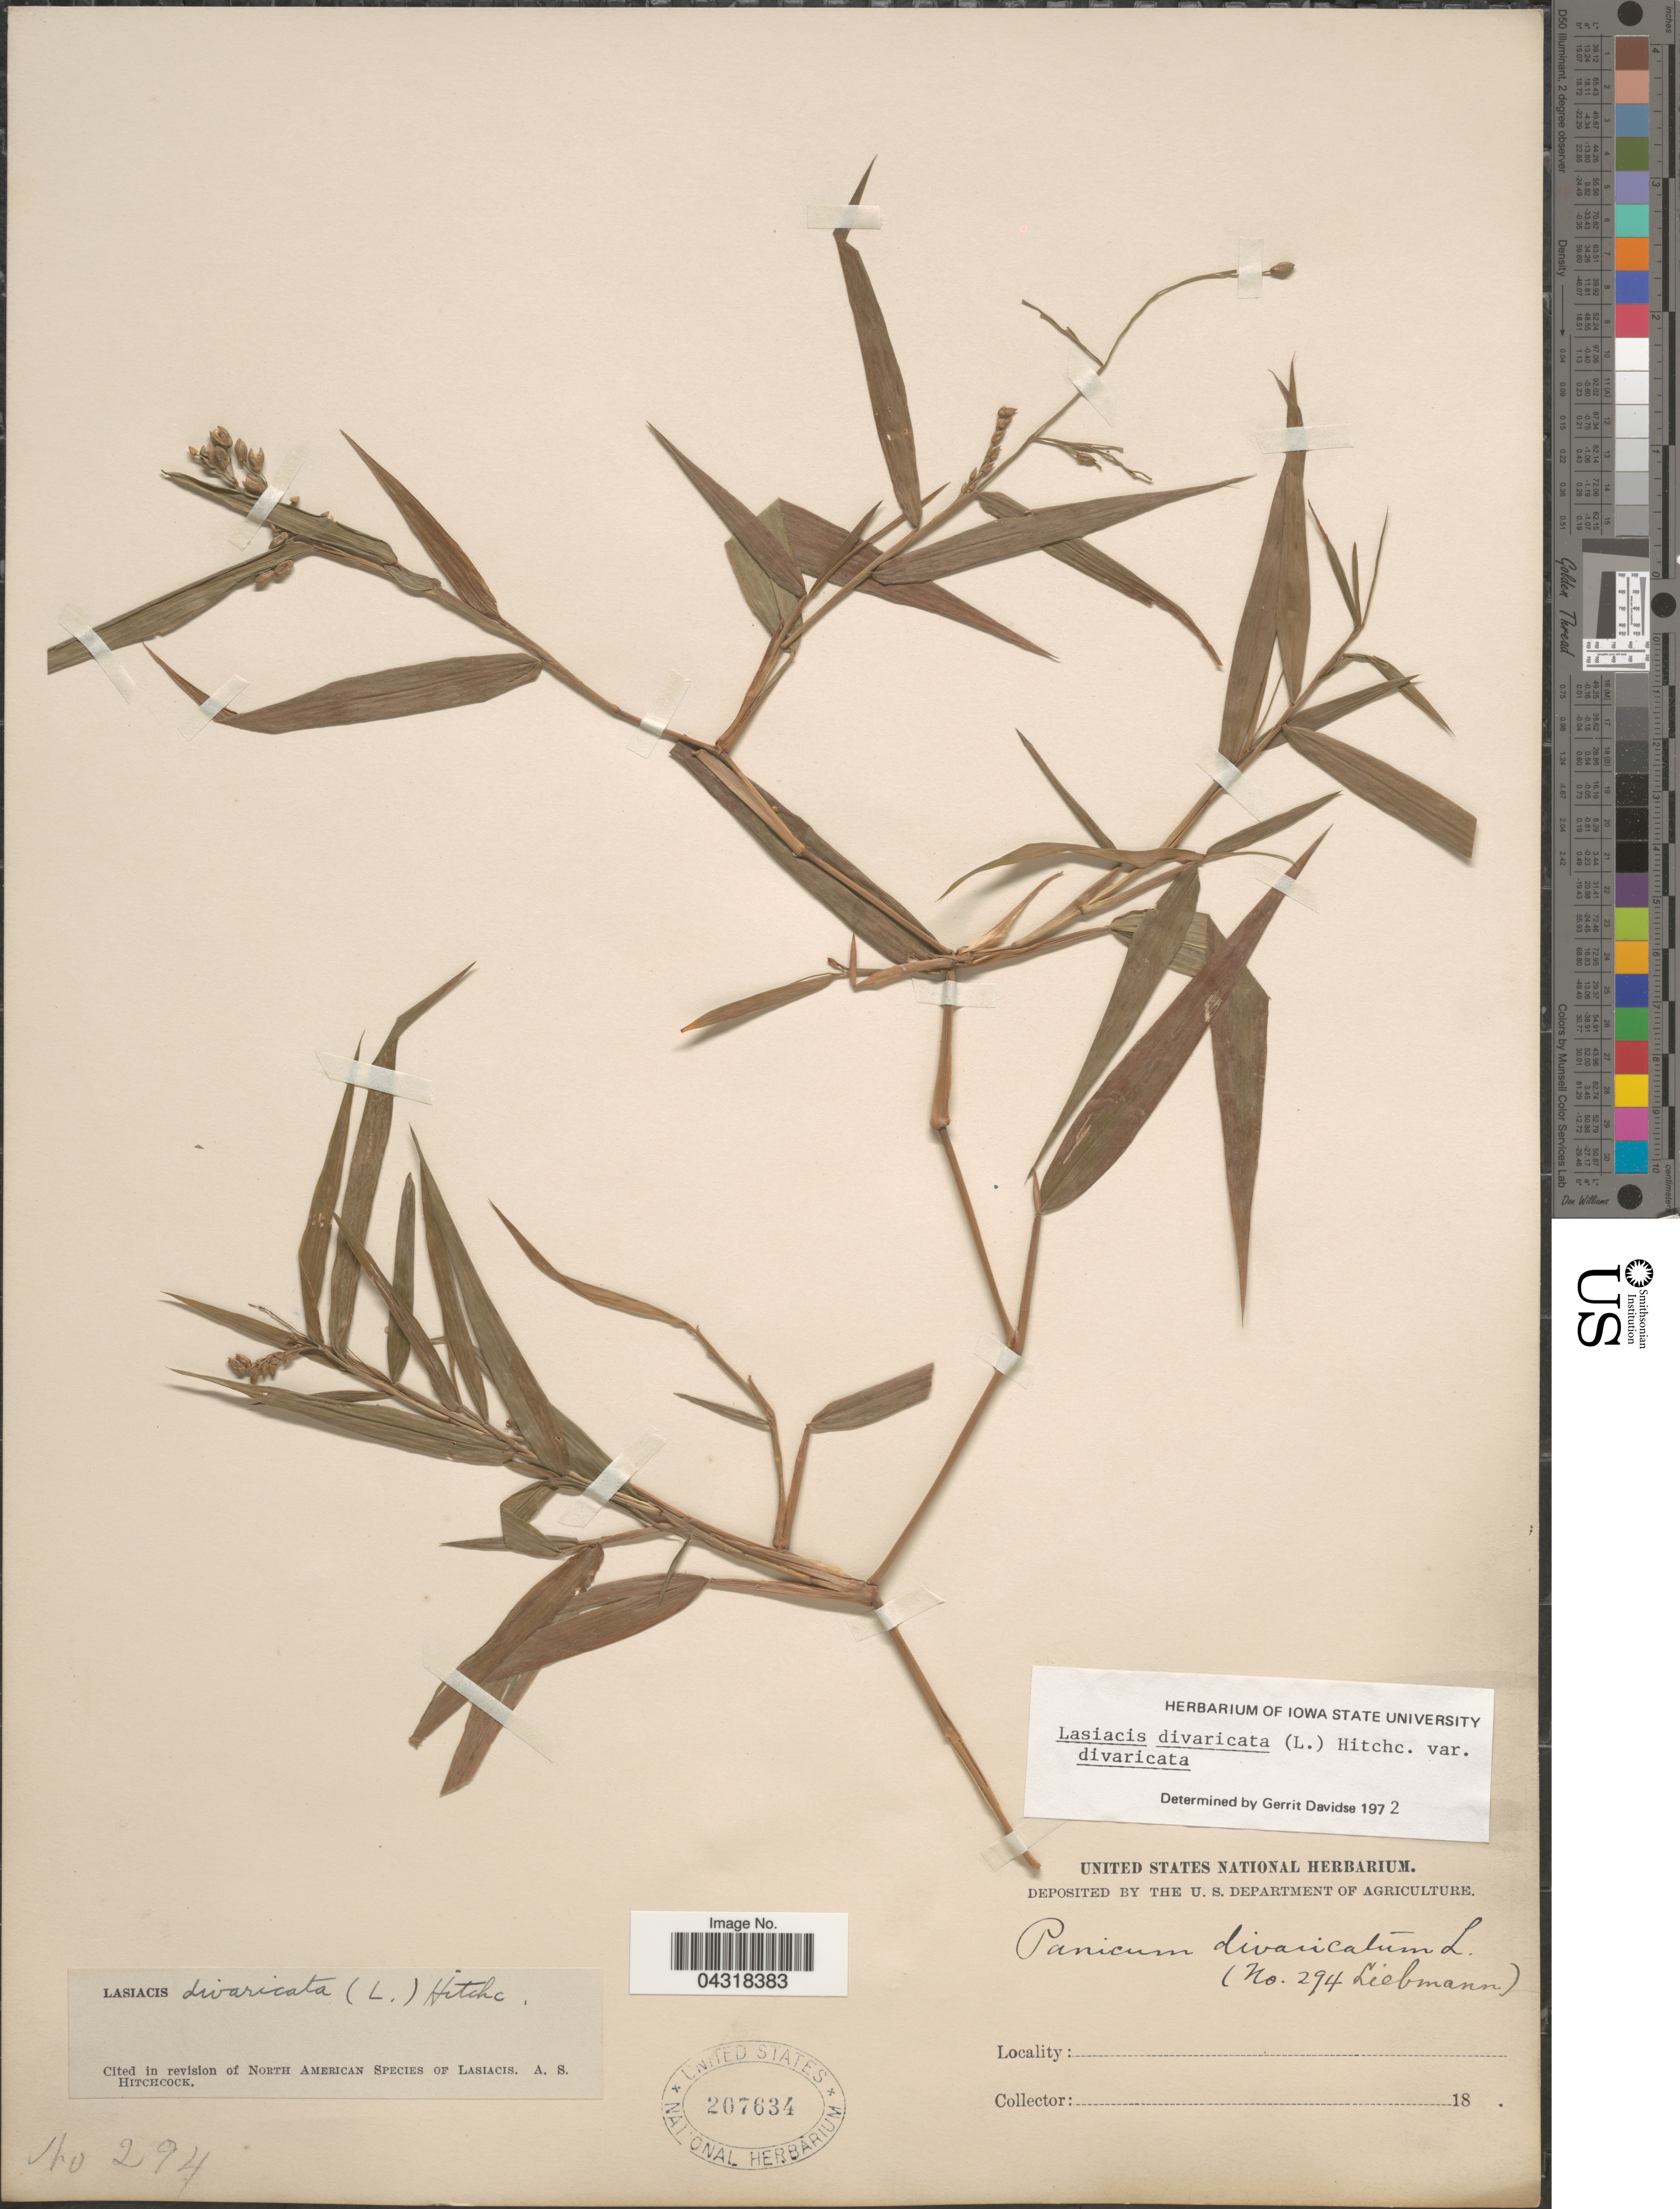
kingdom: Plantae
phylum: Tracheophyta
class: Liliopsida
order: Poales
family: Poaceae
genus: Lasiacis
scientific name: Lasiacis divaricata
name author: (L.) Hitchc.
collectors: Liebmann, --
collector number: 294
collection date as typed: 18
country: United States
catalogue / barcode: US 207634